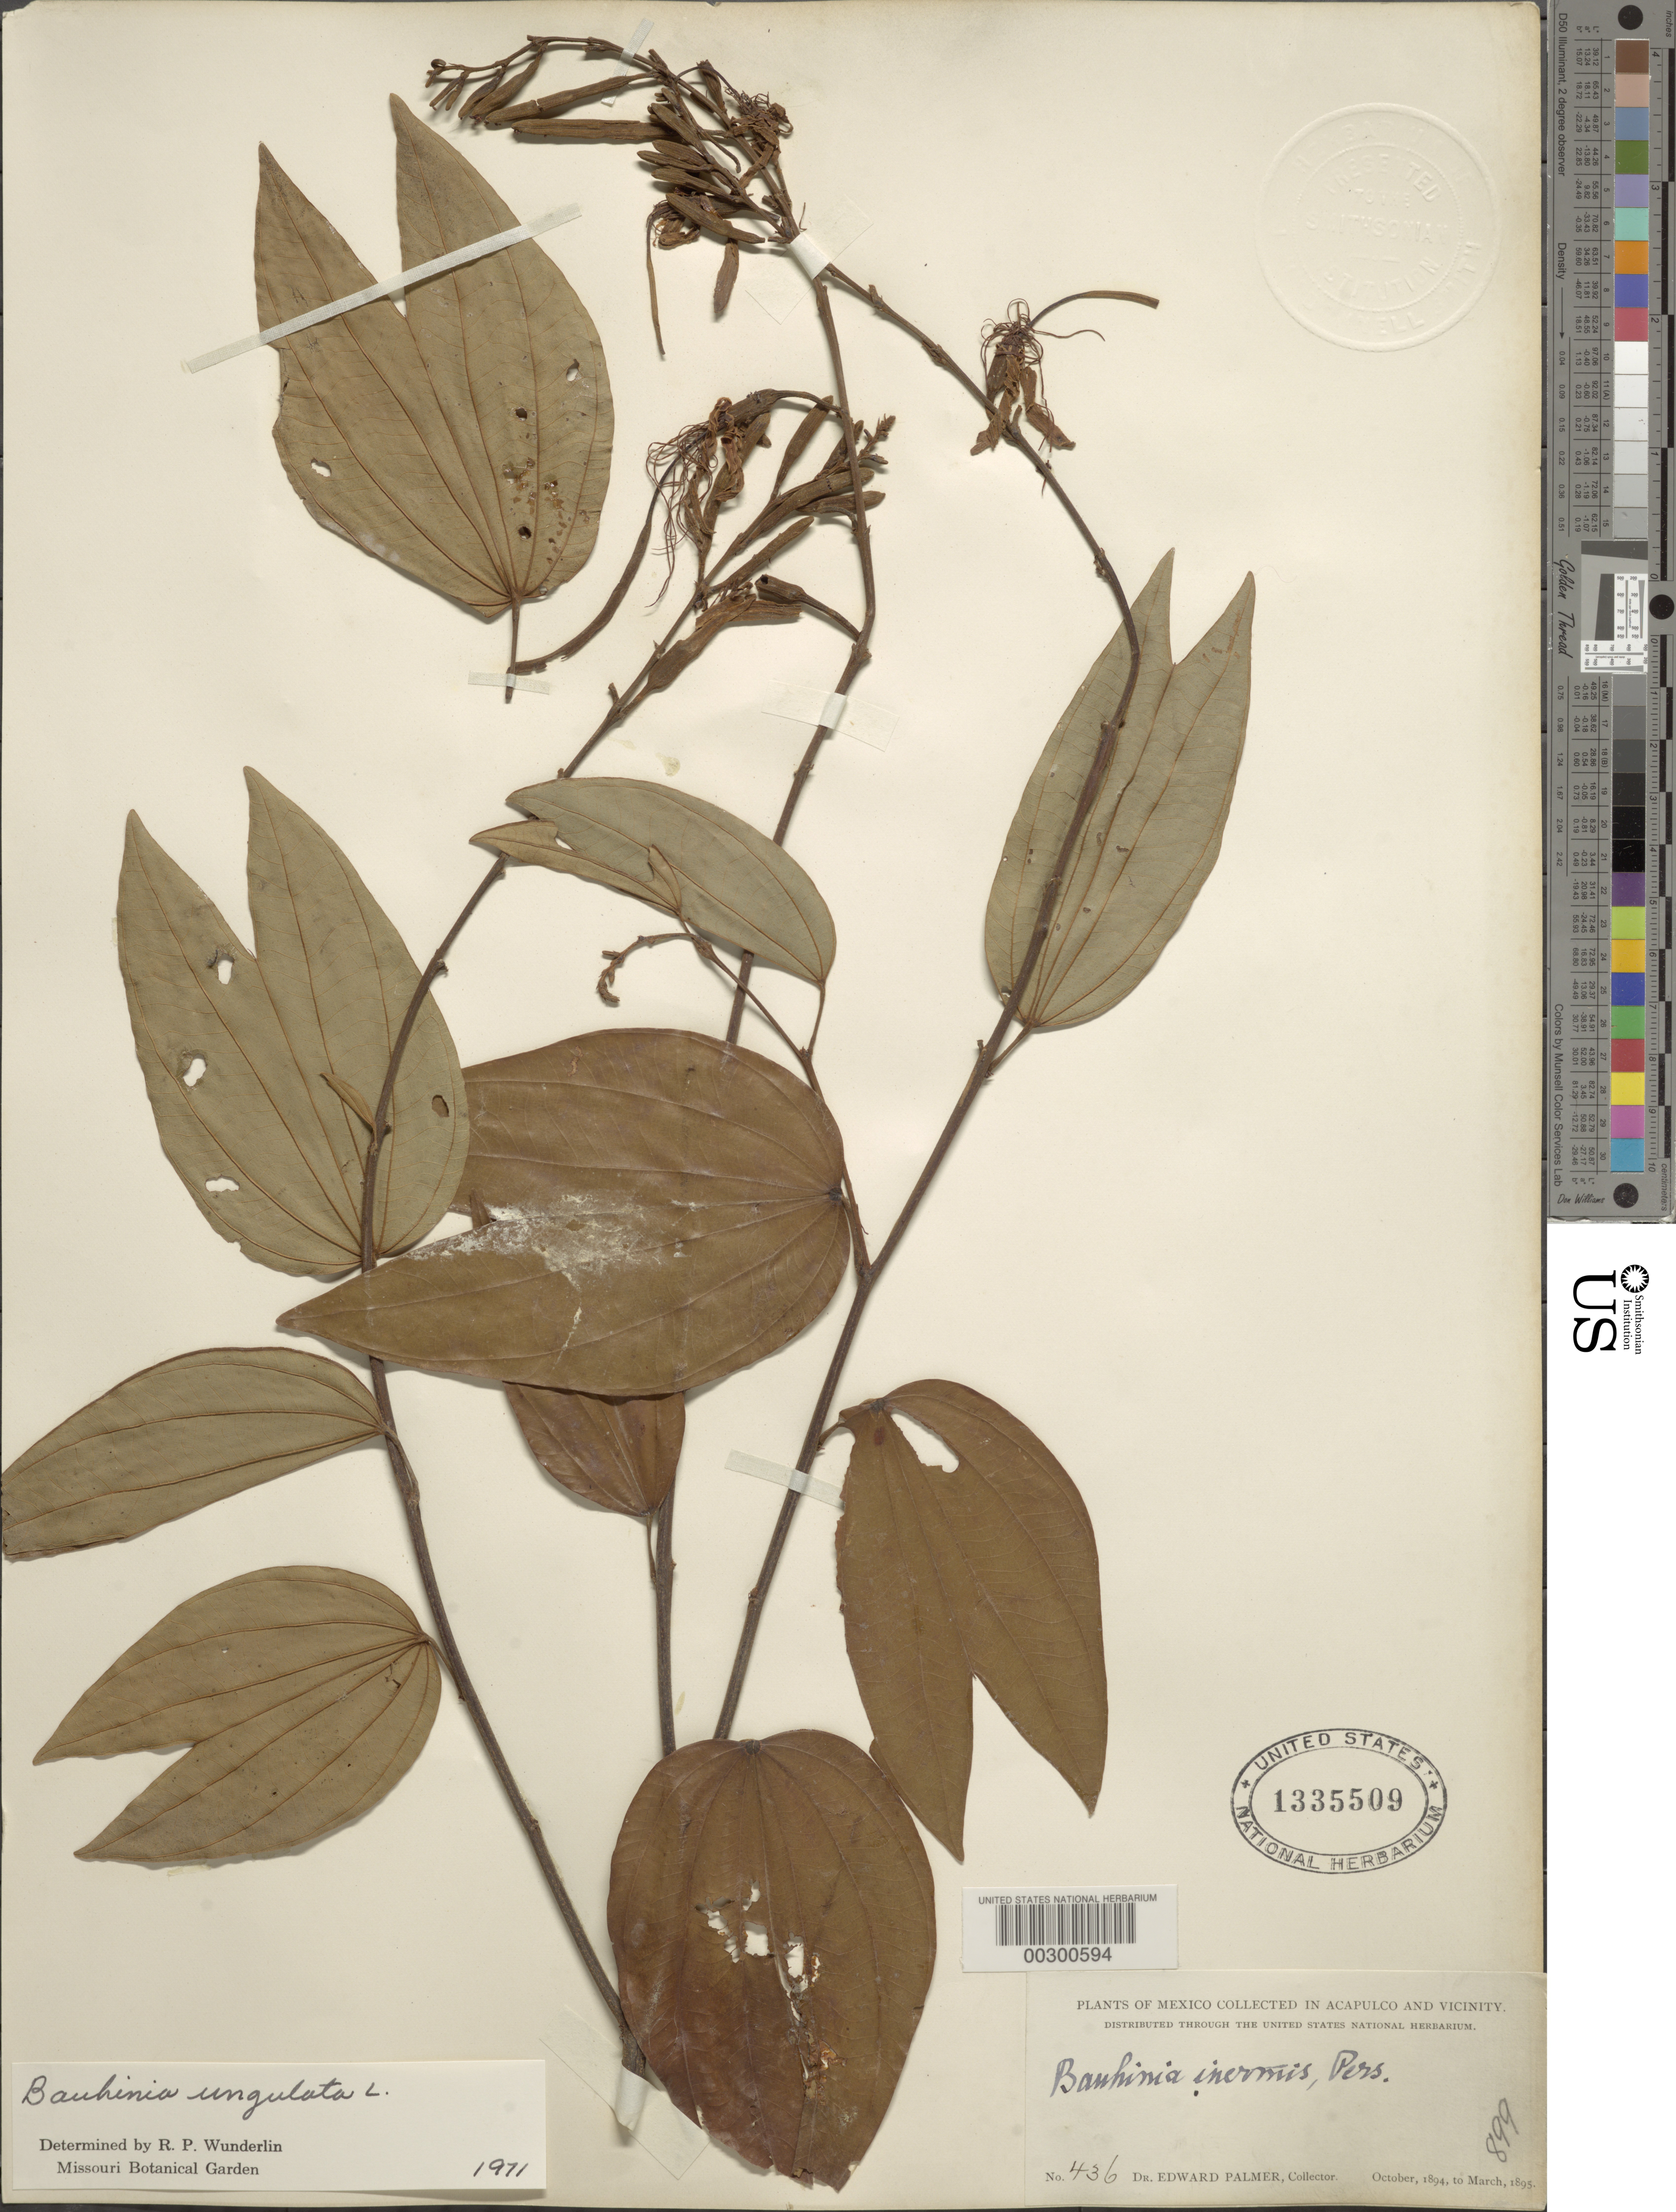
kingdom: Plantae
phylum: Tracheophyta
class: Magnoliopsida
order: Fabales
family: Fabaceae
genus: Bauhinia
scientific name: Bauhinia ungulata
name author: L.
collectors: E. Palmer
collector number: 436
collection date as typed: Oct 1894 to -- Mar 1895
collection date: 1894-10/1895-03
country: Mexico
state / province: Guerrero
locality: Acapulco and vicinity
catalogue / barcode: US 1335509